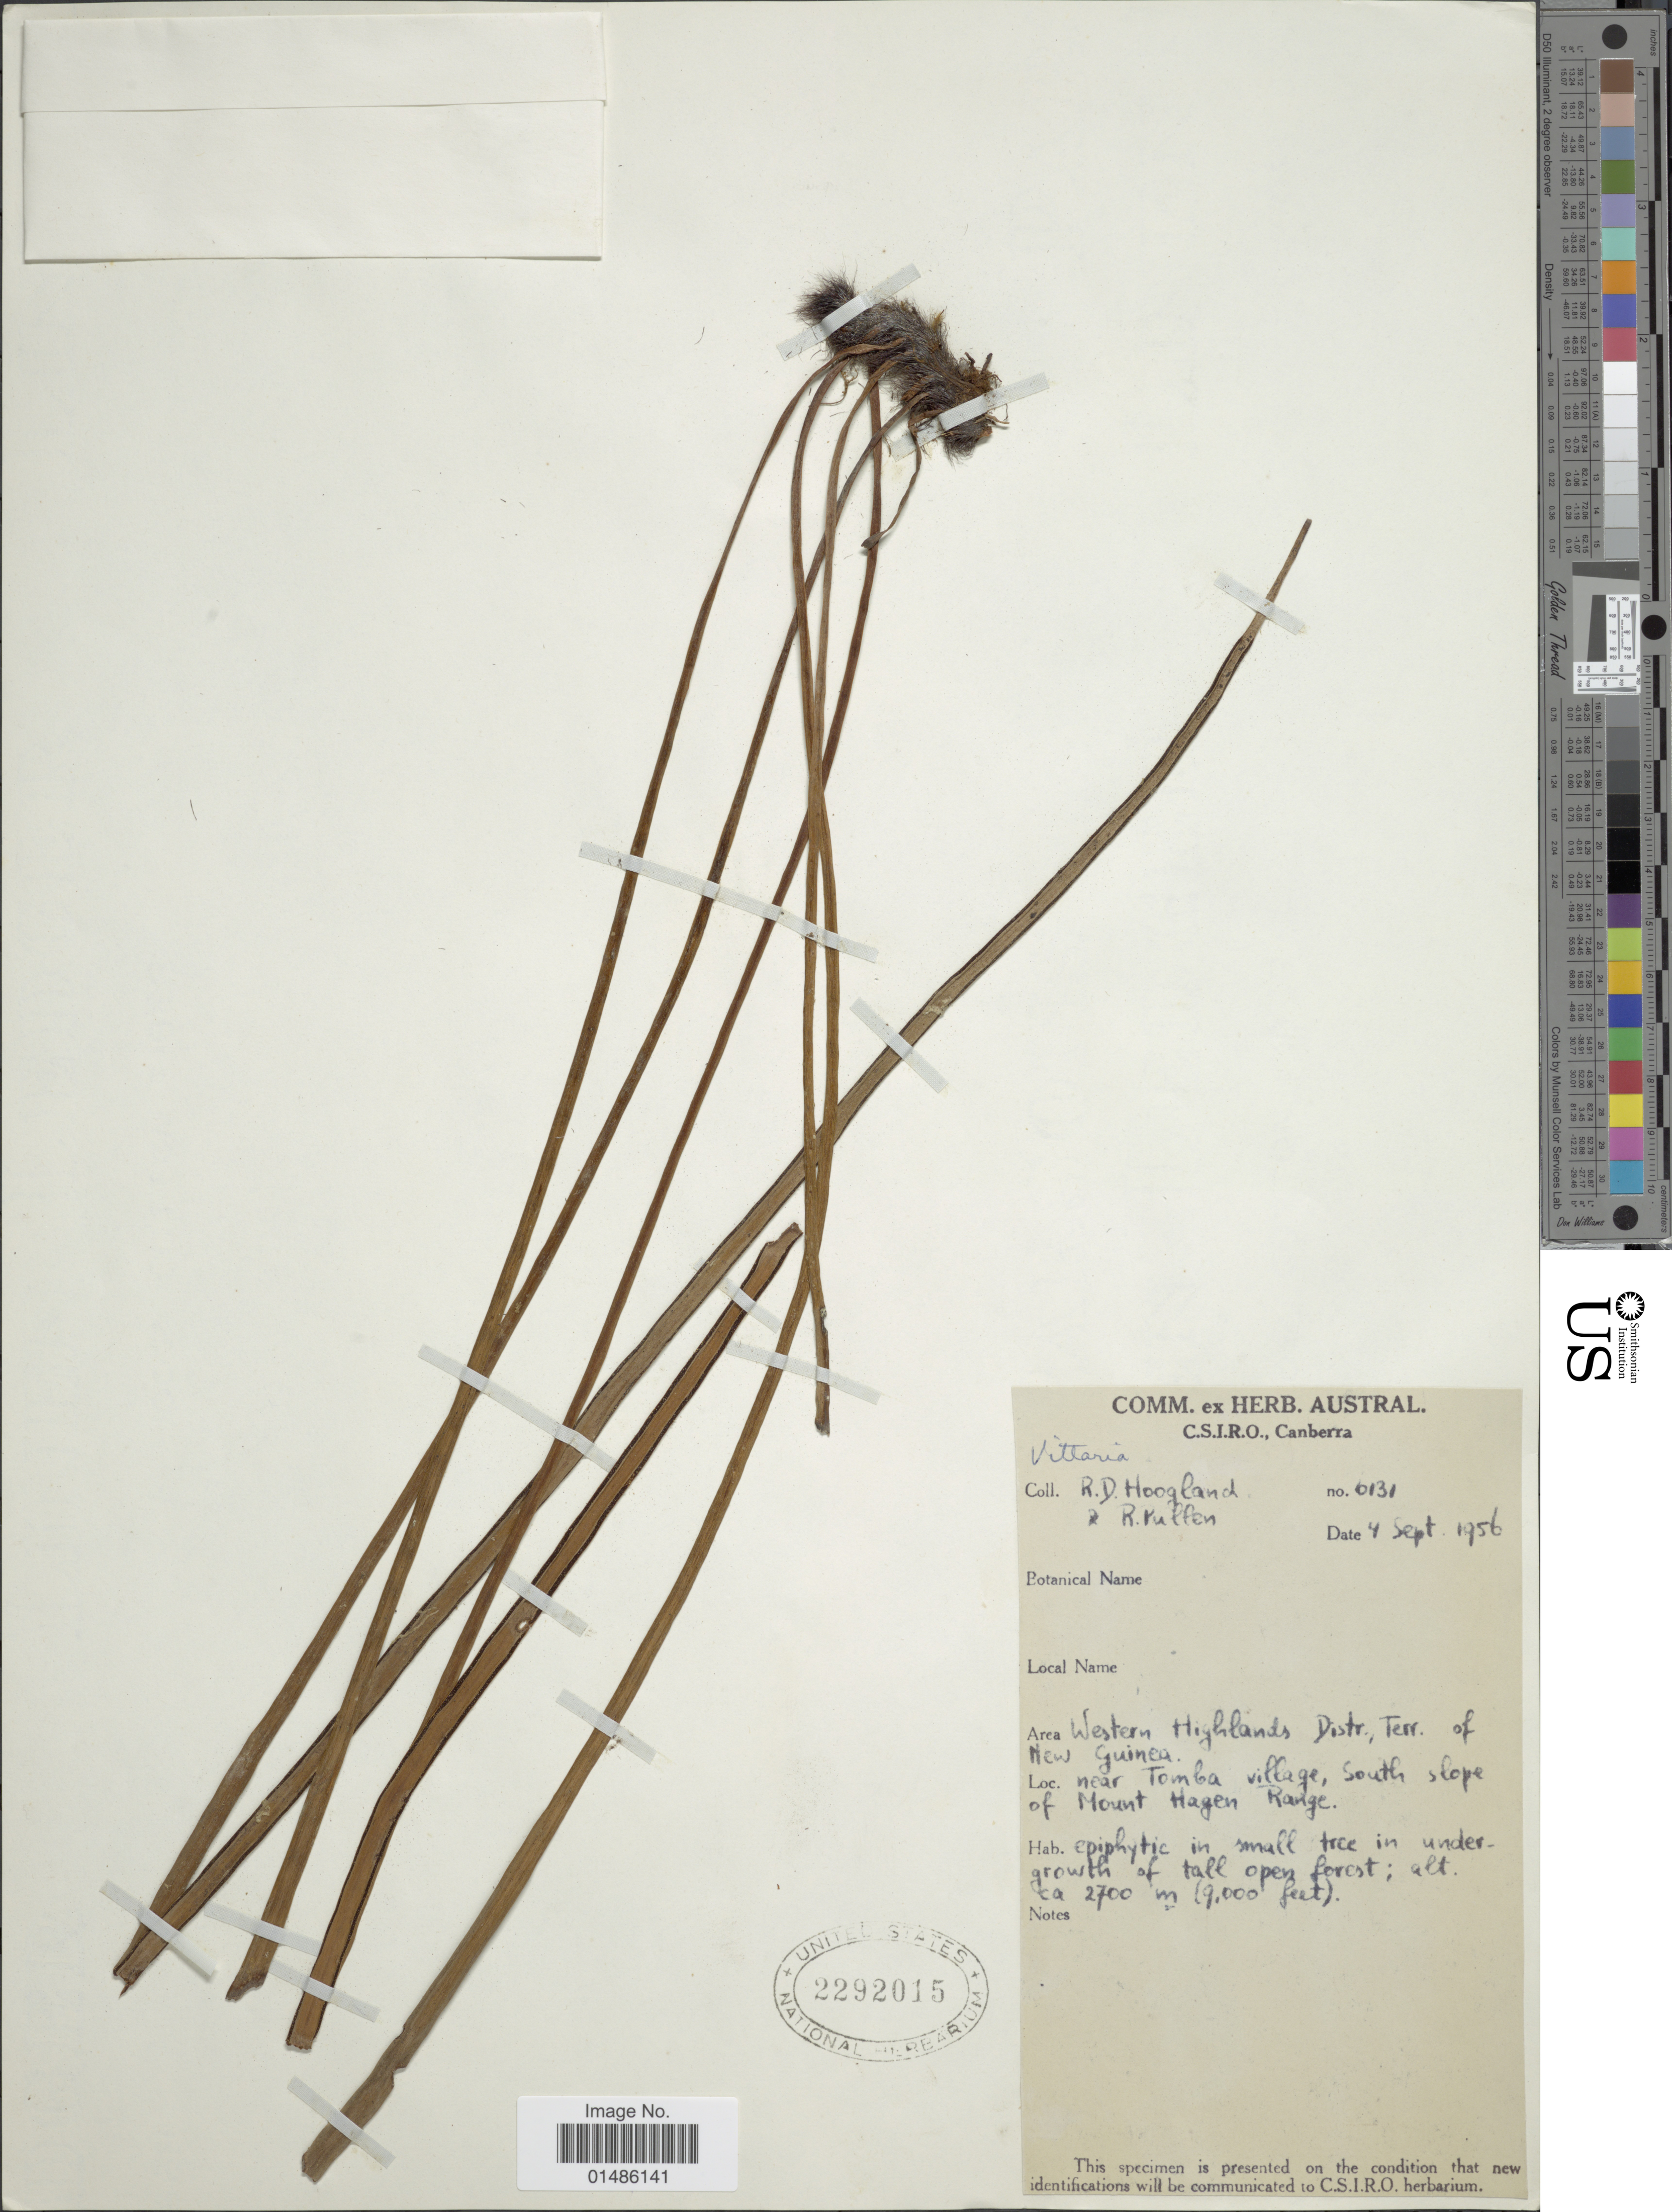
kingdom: Plantae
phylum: Tracheophyta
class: Polypodiopsida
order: Polypodiales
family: Pteridaceae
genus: Haplopteris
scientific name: Haplopteris sp.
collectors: R. D. Hoogland & R. Pullen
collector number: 6131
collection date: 1956-09-04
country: Papua New Guinea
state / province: Western Highlands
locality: Terr. of New Guinea. Near Tomba village, South slope of Mount Hagen Range.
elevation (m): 2743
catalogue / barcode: US 2292015